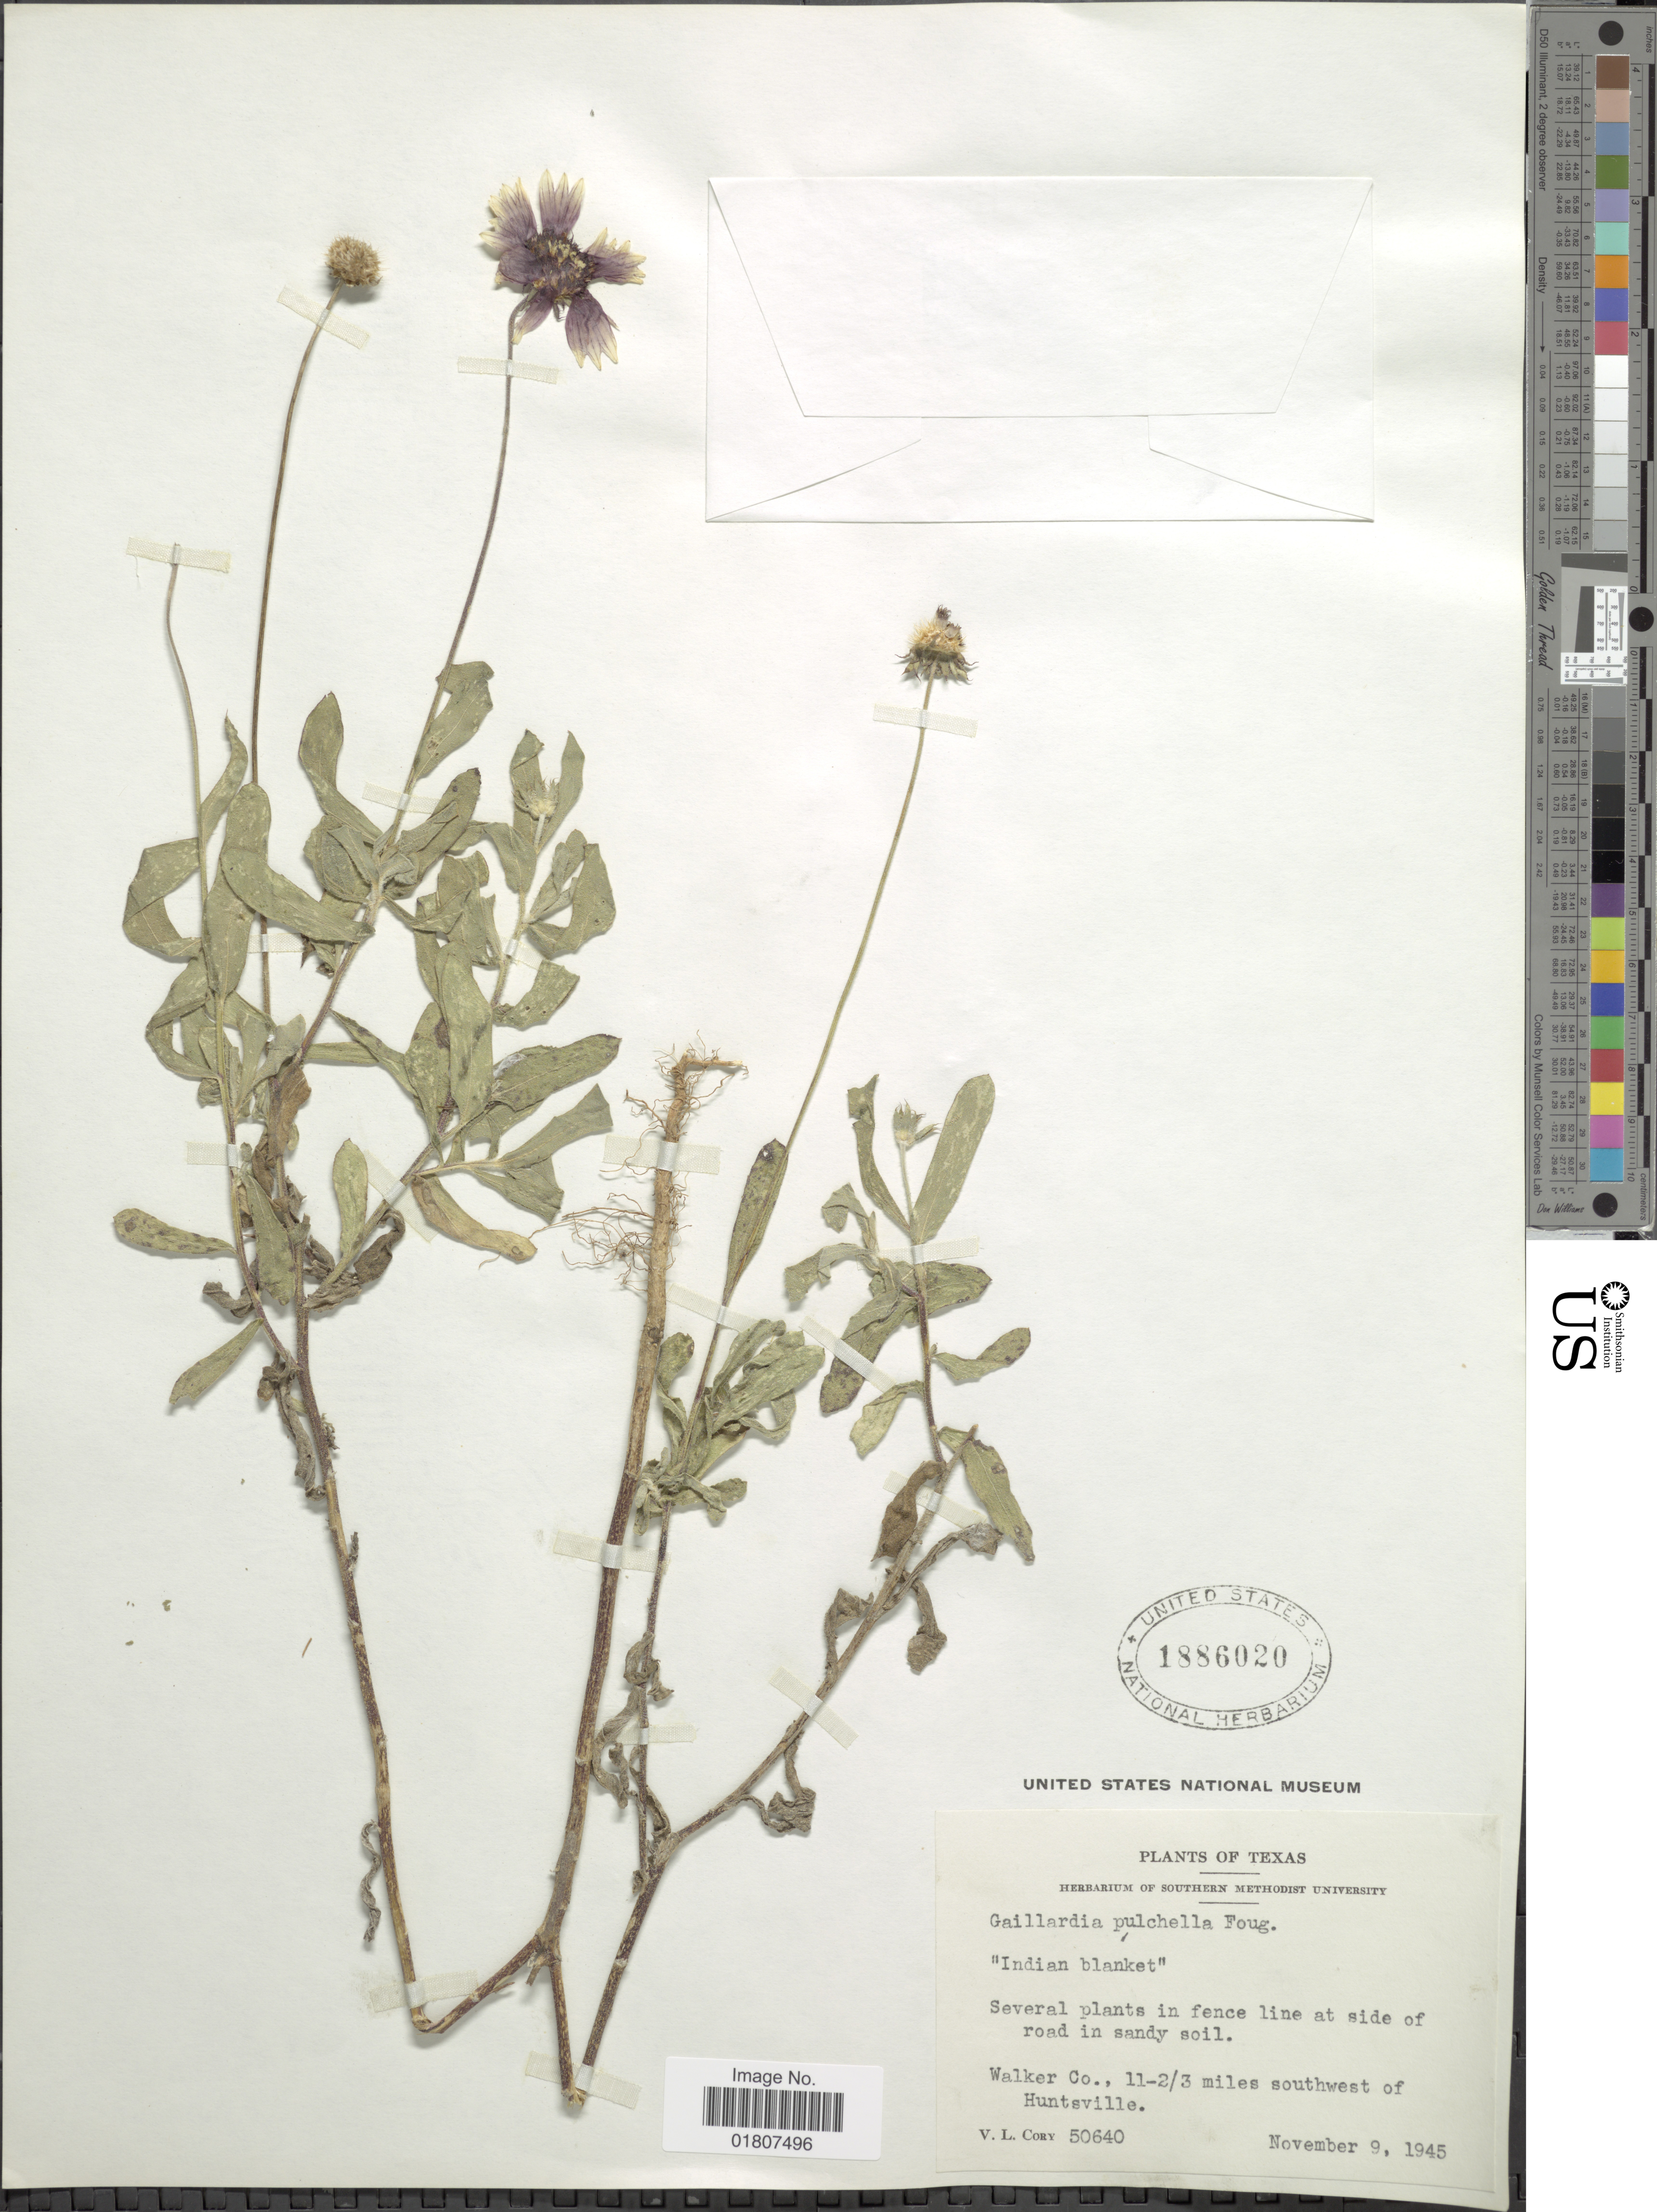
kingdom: Plantae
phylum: Tracheophyta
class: Magnoliopsida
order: Asterales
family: Asteraceae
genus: Gaillardia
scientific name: Gaillardia pulchella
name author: Foug.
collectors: V. Cory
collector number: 50640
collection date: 1945-11-09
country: United States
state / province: Texas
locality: Walker Co., 11-2/3 miles southwest of Huntsville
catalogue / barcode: US 1886020